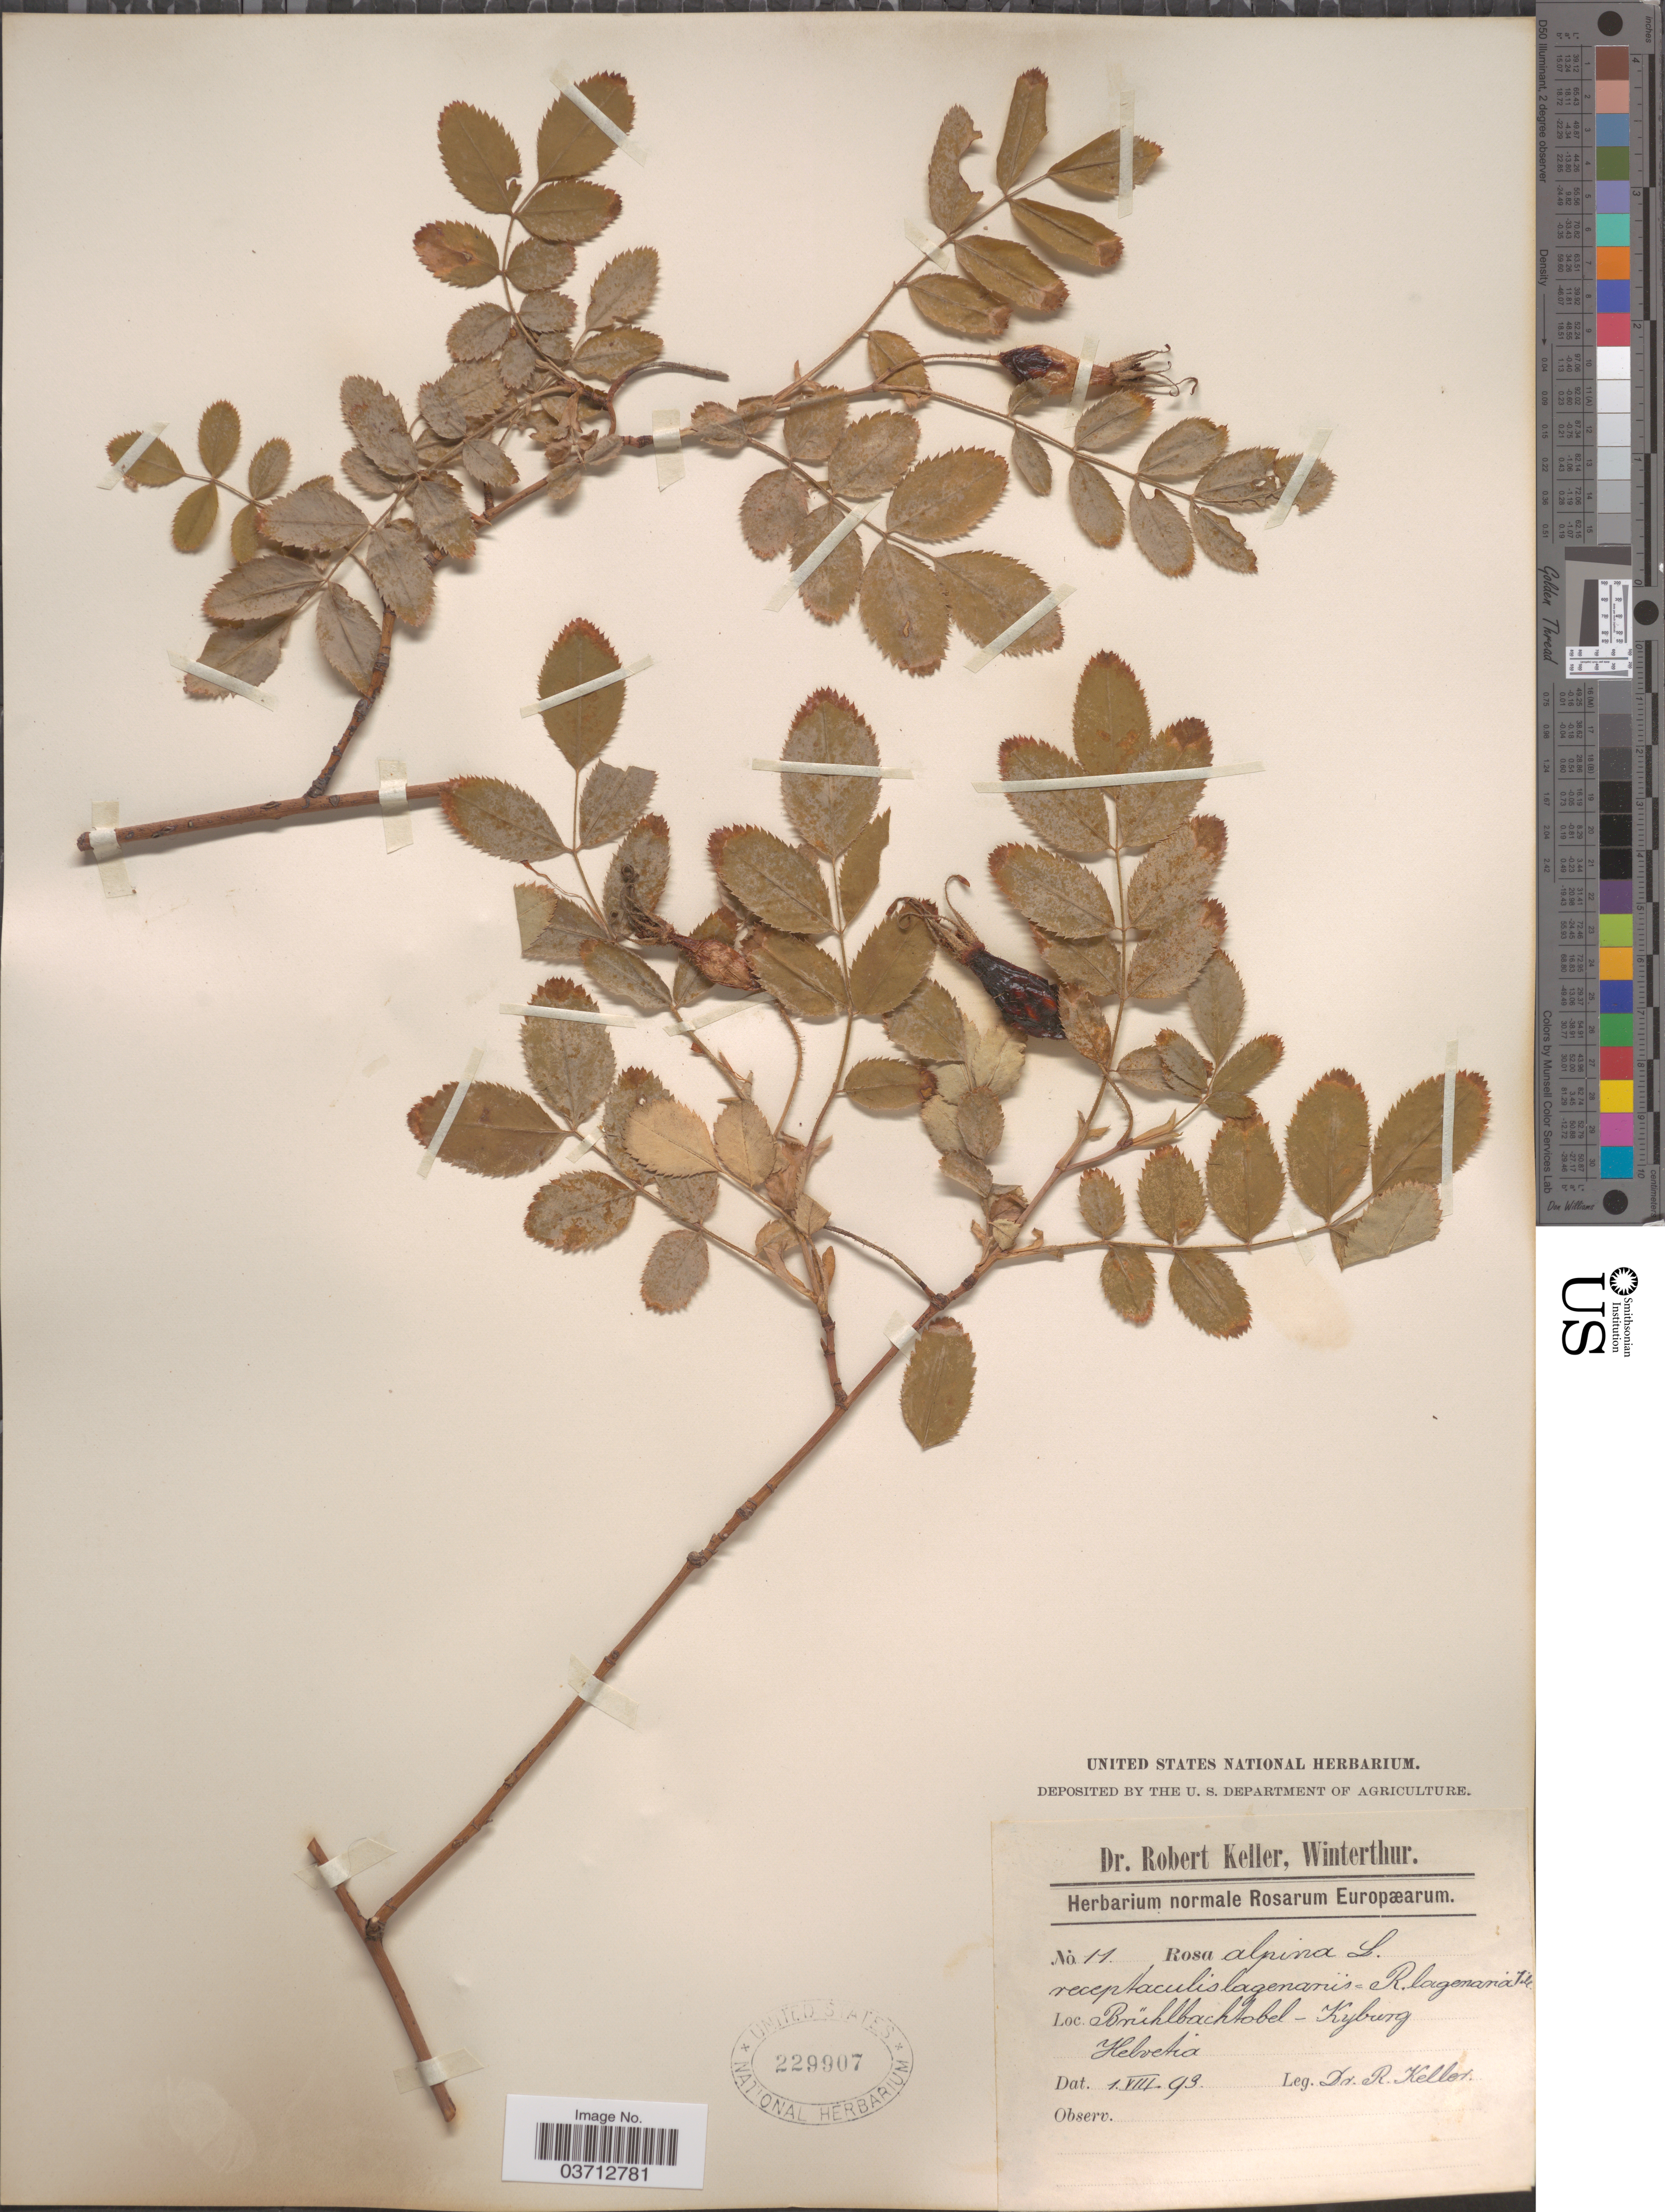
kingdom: Plantae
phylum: Tracheophyta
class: Magnoliopsida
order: Rosales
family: Rosaceae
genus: Rosa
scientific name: Rosa alpina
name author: L.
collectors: R. Keller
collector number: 11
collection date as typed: Transcribed d/m/y: 1/8/93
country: Switzerland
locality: Brühlbachtobel - Kyburg Helvetia.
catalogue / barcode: US 229907